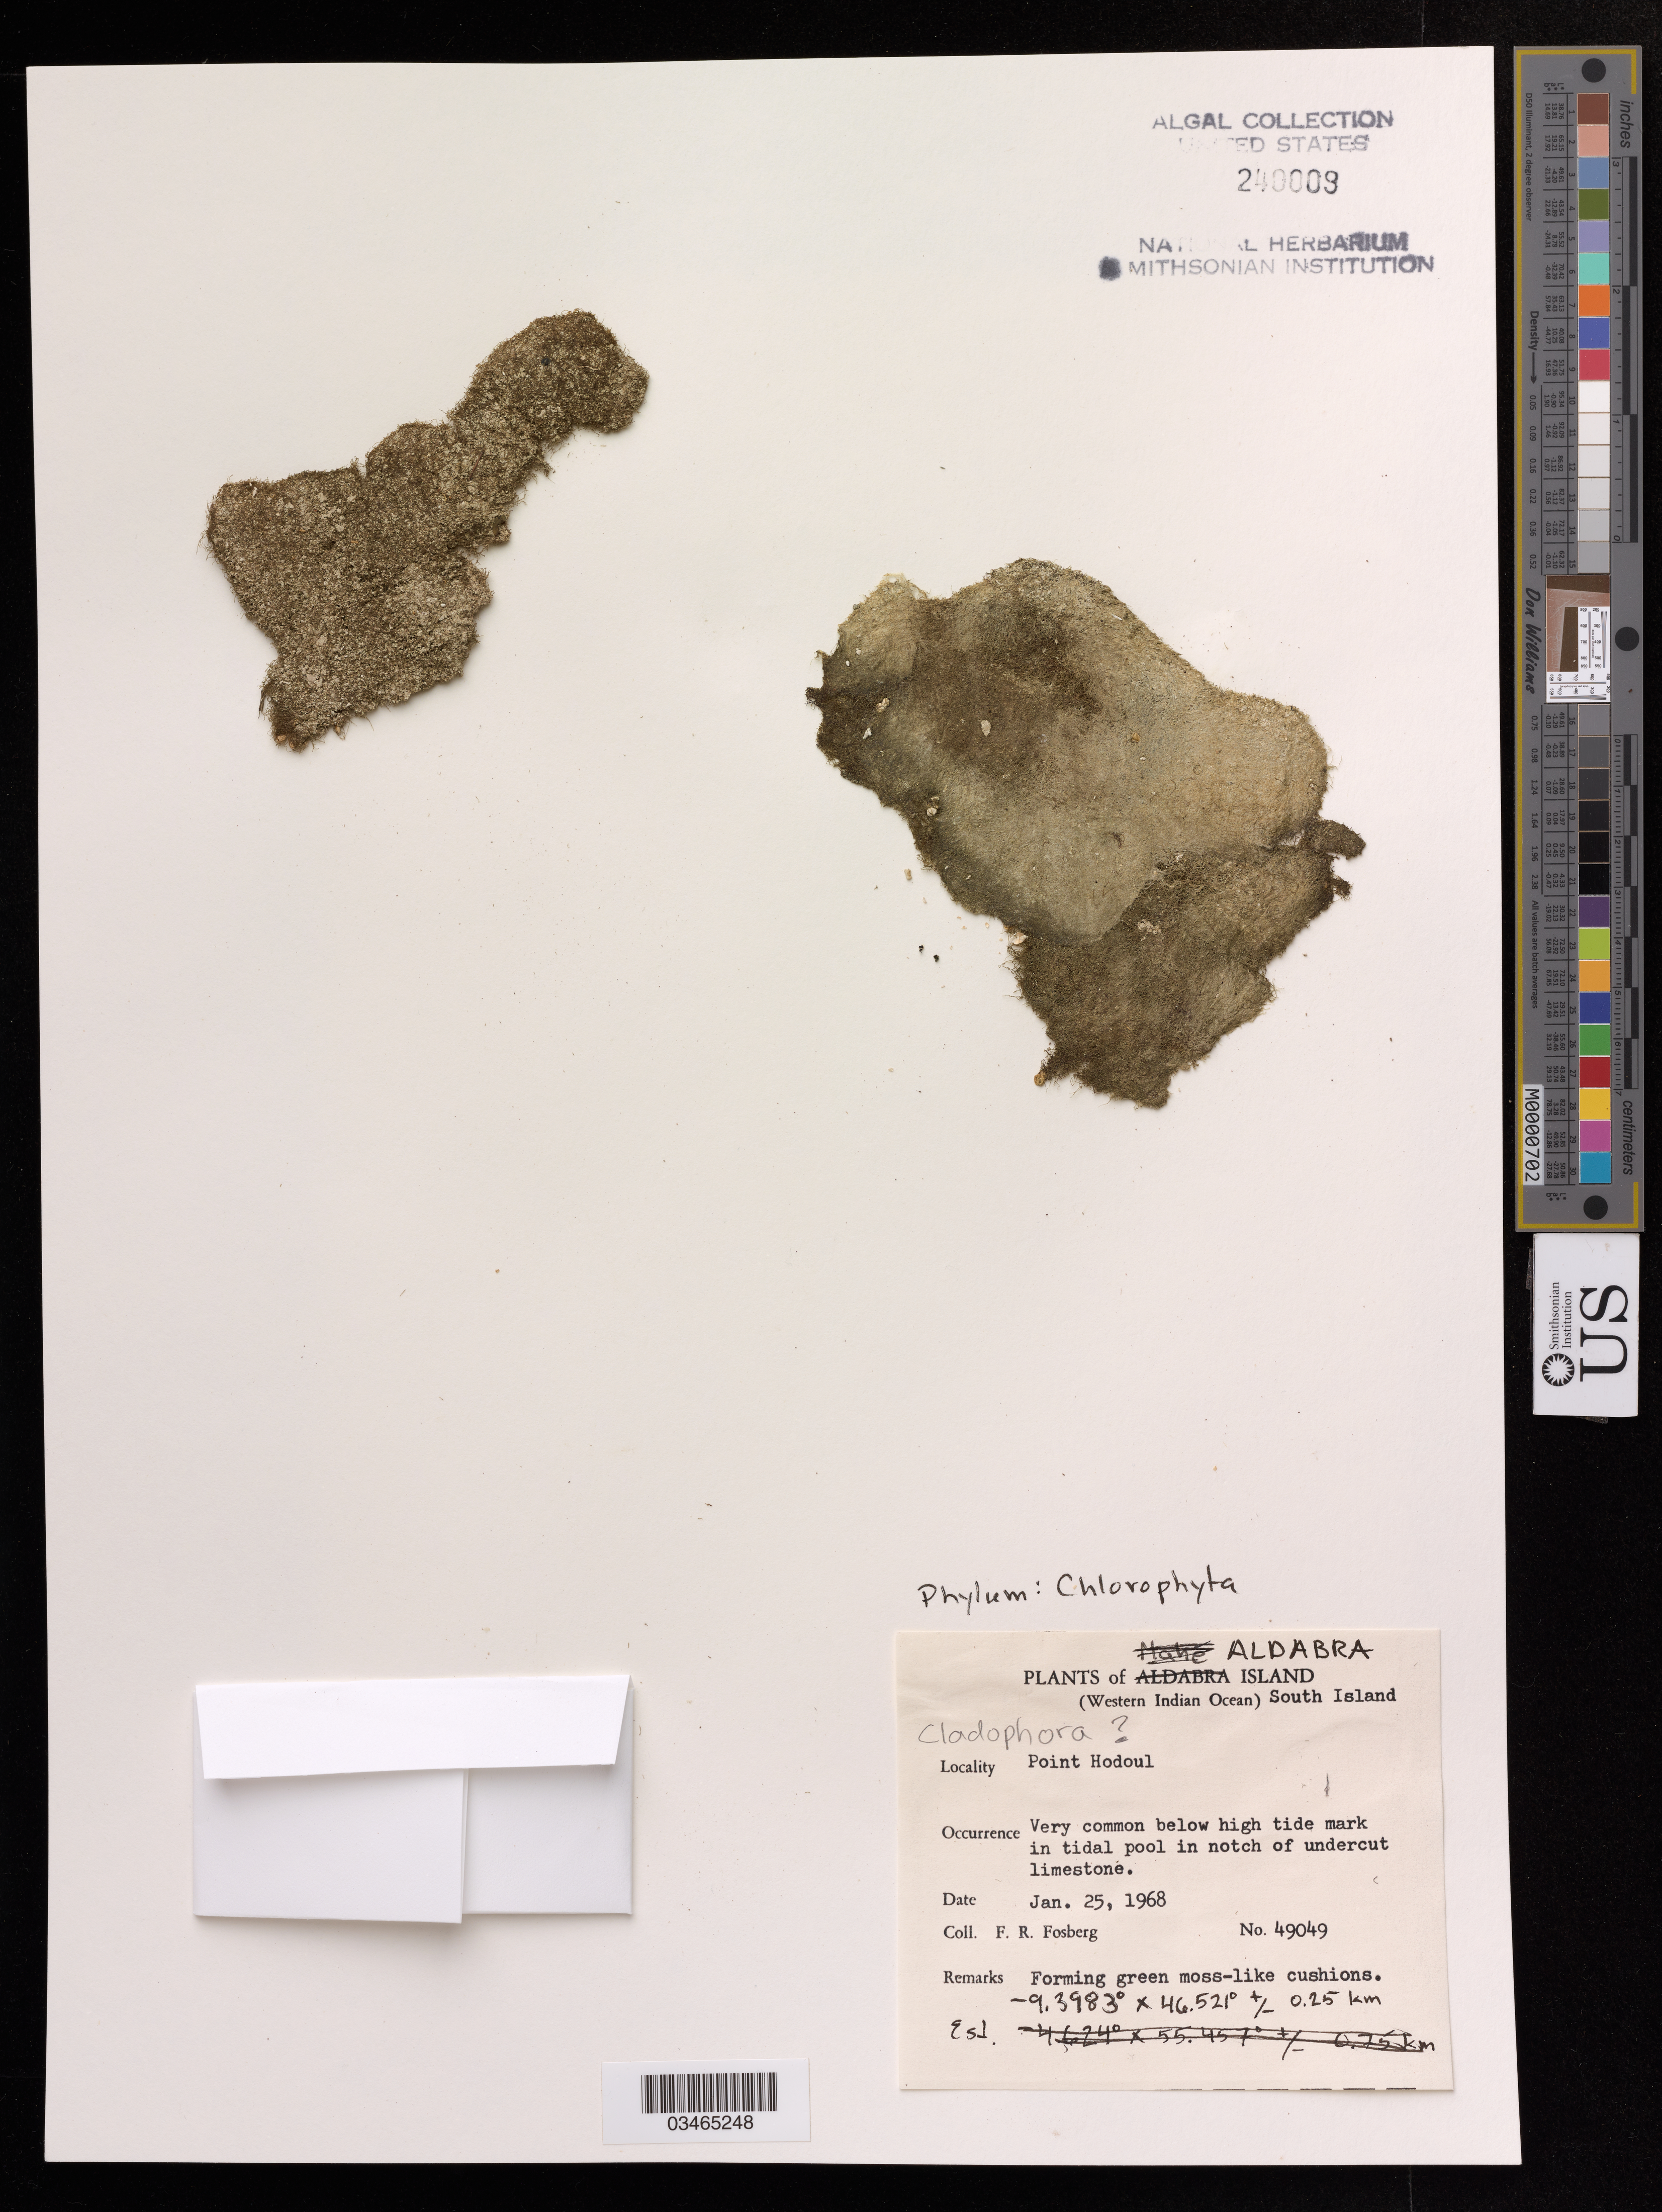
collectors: F. R. Fosberg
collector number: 49049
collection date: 1968-01-25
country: Seychelles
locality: Aldabra Island. South Island. Point Hoduol.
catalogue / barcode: US 240009